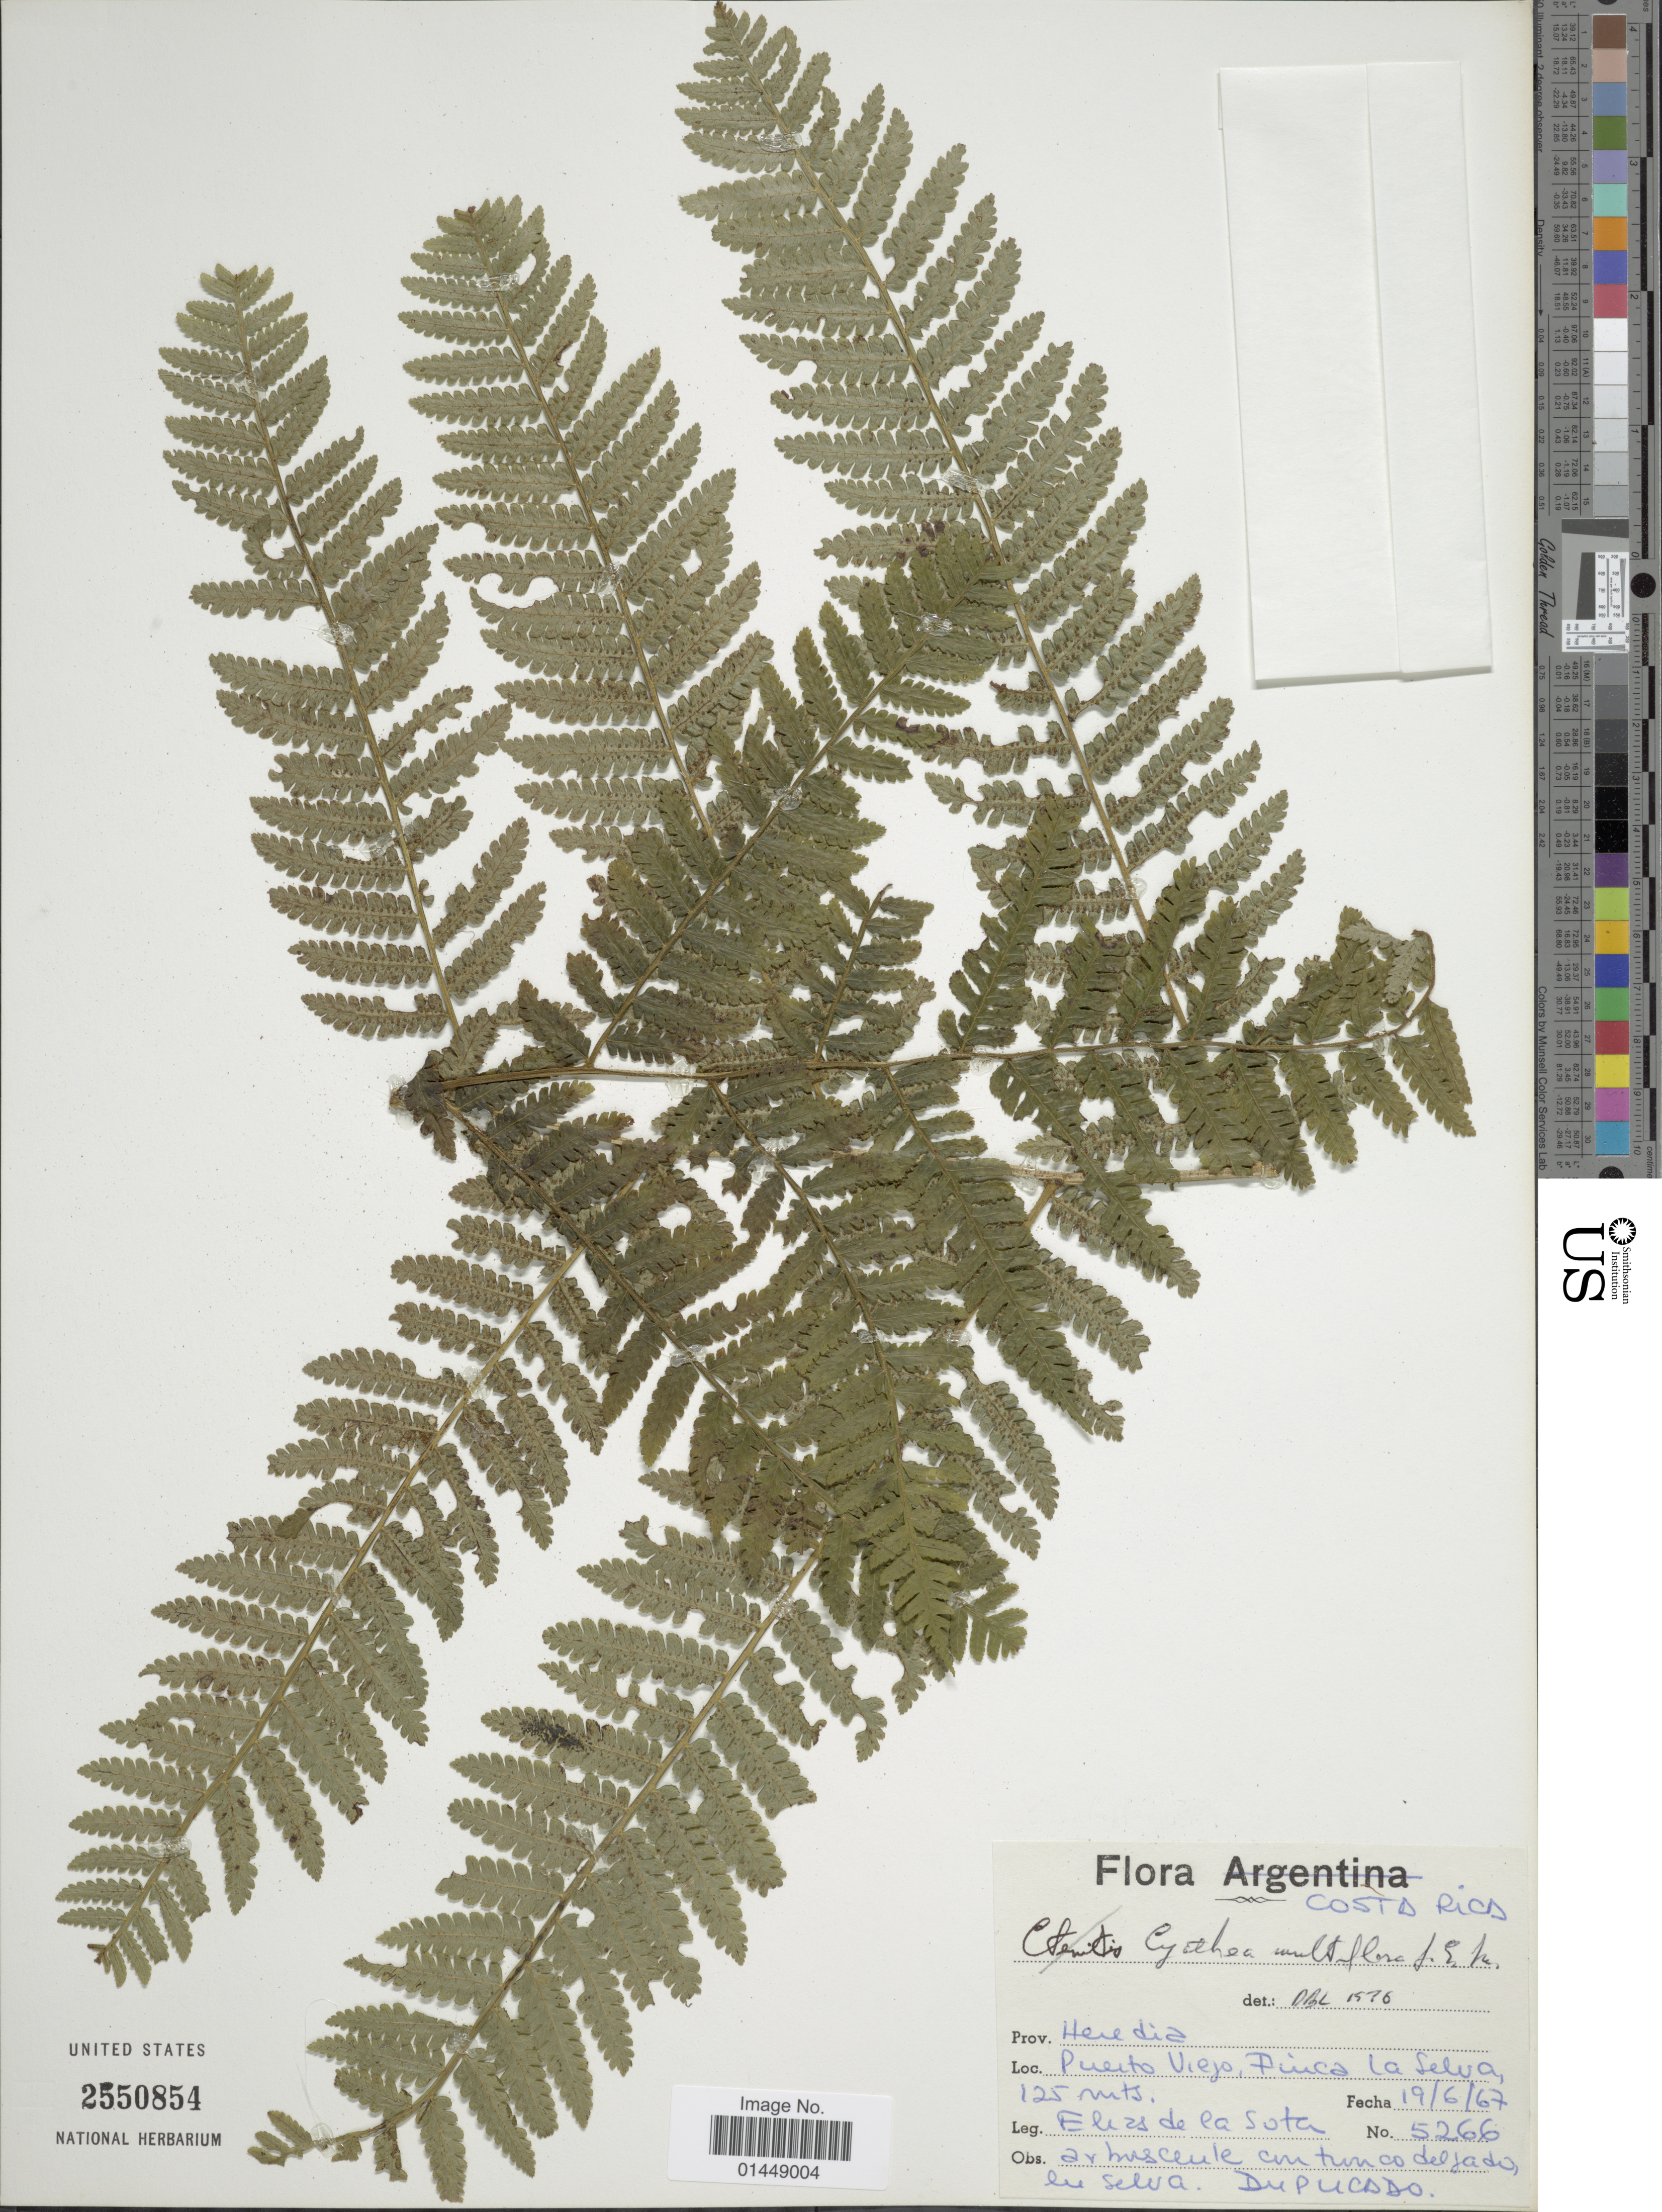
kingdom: Plantae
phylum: Tracheophyta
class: Polypodiopsida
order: Cyatheales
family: Cyatheaceae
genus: Cyathea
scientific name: Cyathea multiflora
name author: Sm.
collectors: E. R. de la Sota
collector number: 5266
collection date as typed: Transcribed d/m/y: 19/6/67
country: Costa Rica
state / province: Heredia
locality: Prov. Heredia. Puerto VIejo, Finca la Selva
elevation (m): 125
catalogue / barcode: US 2550854